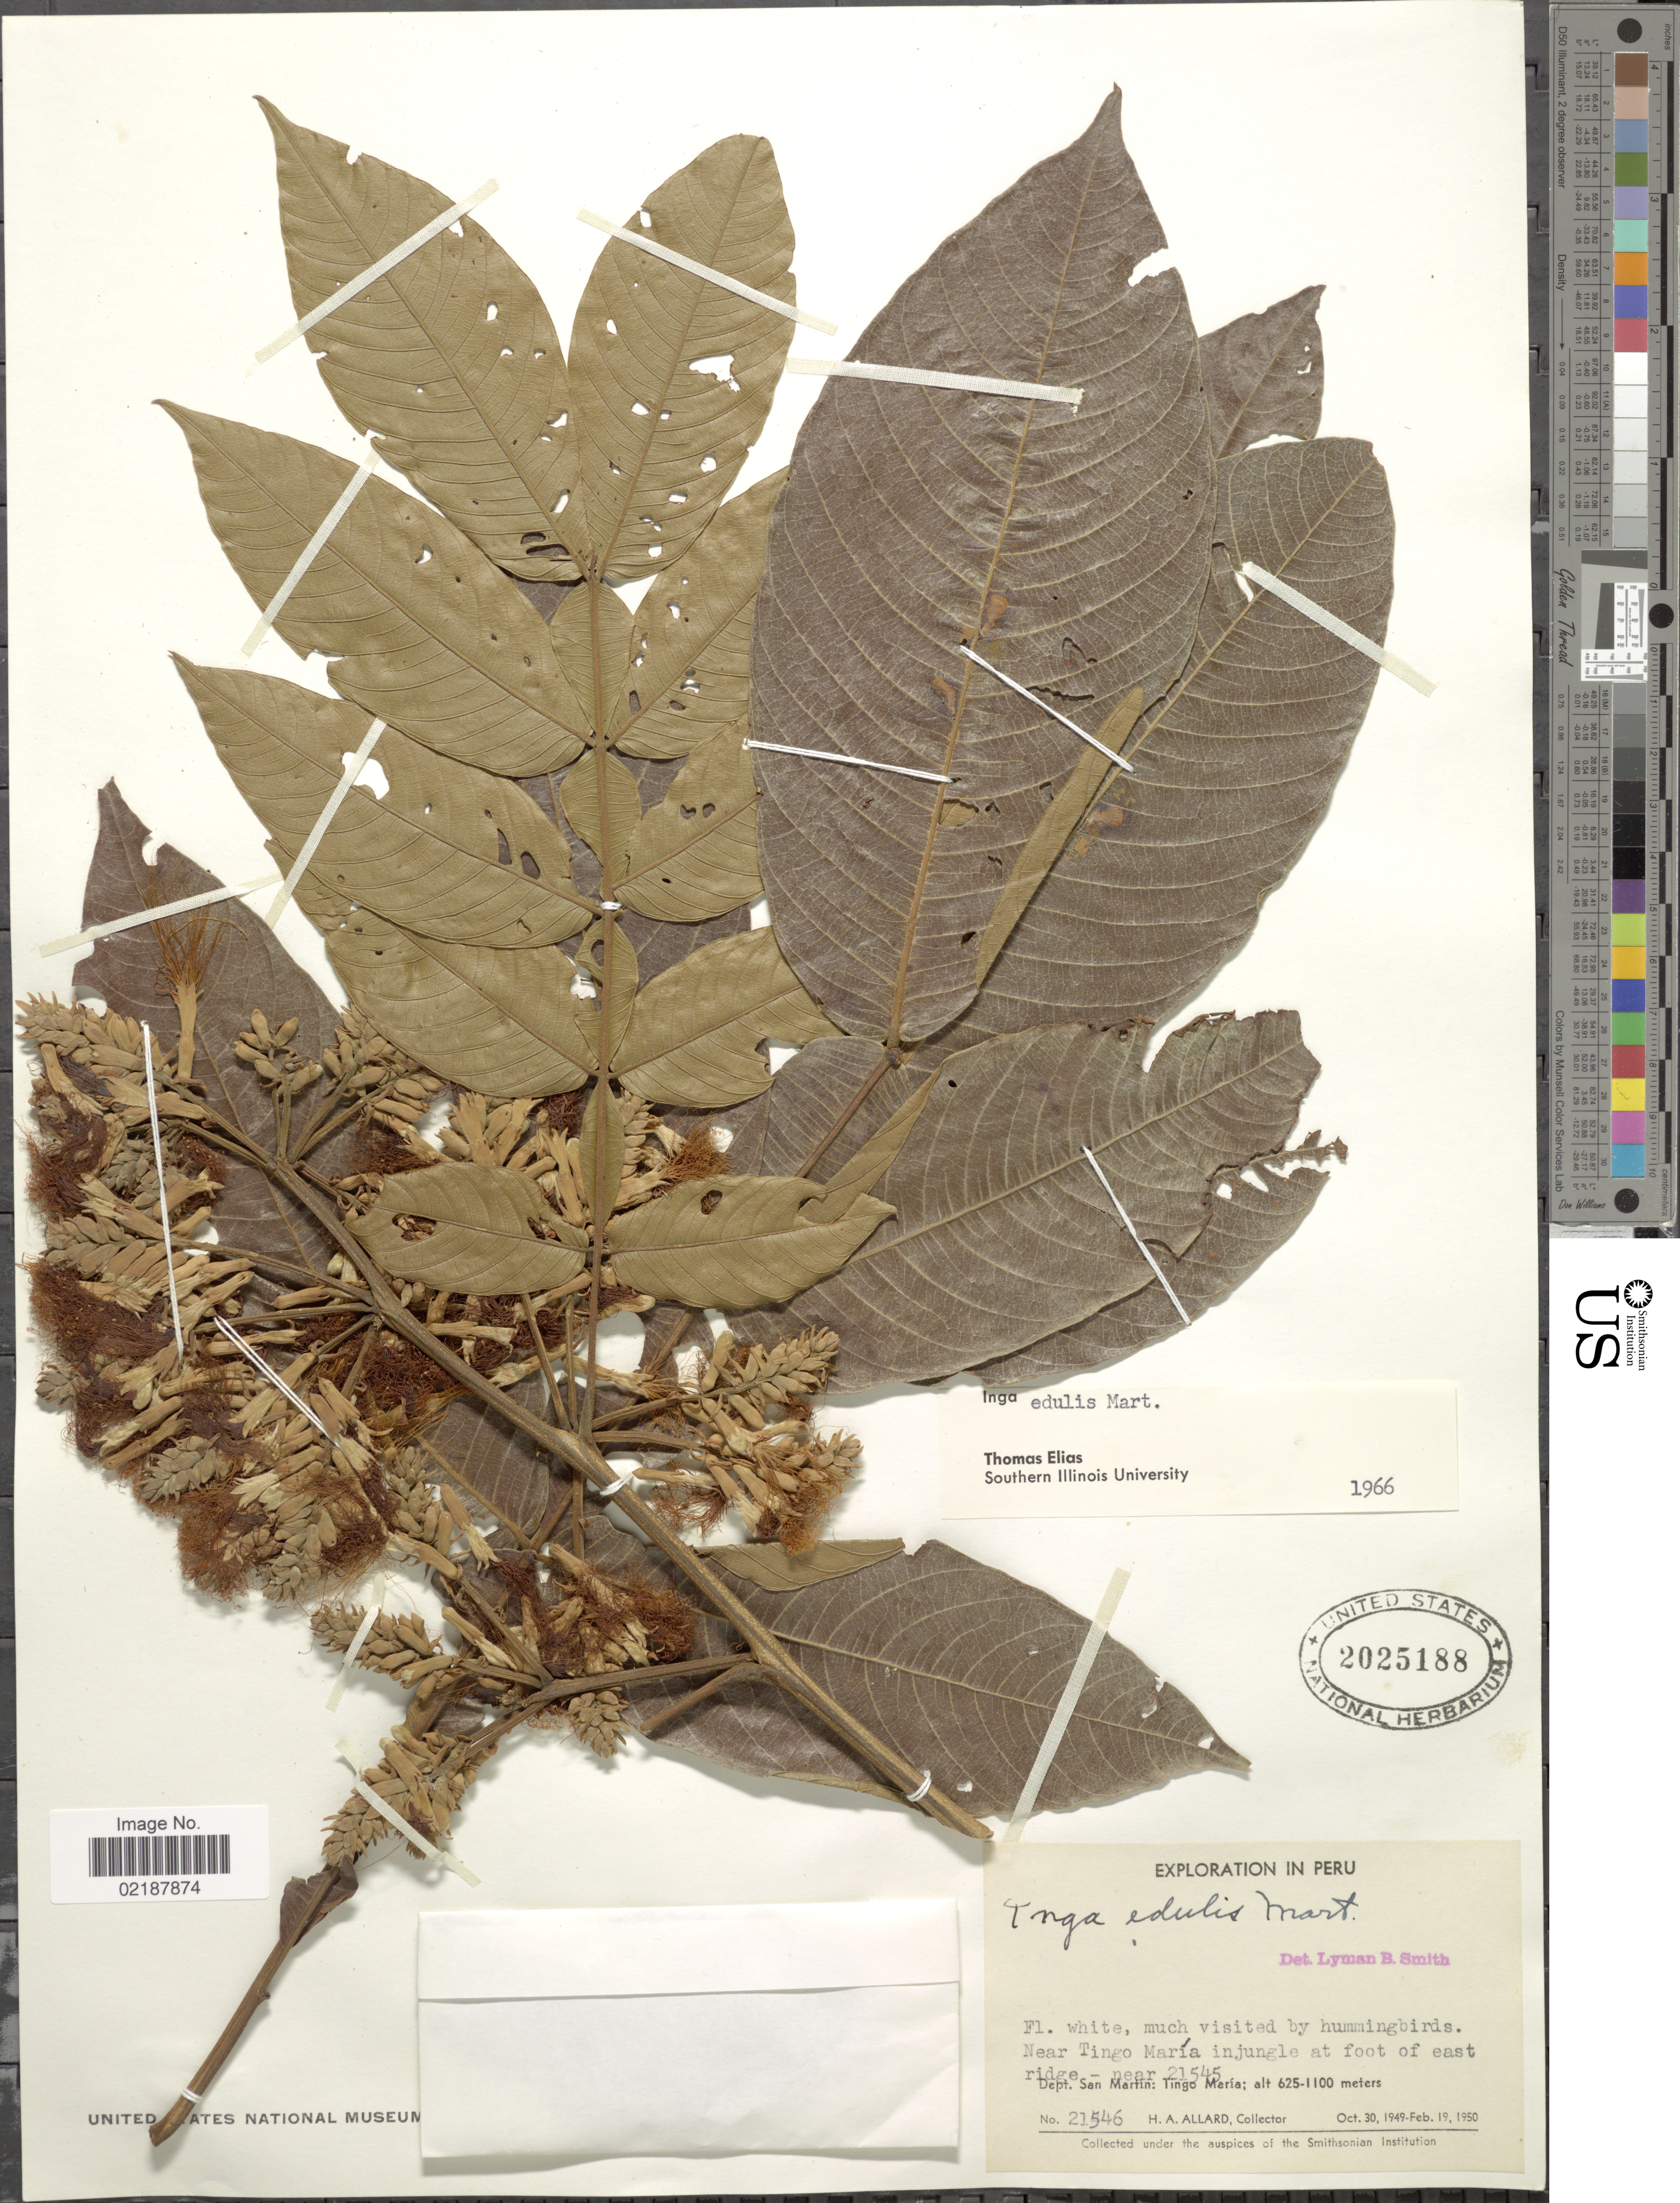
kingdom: Plantae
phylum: Tracheophyta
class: Magnoliopsida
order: Fabales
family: Fabaceae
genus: Inga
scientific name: Inga edulis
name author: Mart.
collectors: H. A. Allard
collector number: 21546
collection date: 1949-10-30/1950-02-19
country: Peru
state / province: San Martín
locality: Near Tingo Maria in jungle at foot of east ridge near 21545, Dept. San Martin: Tingo Maria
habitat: at foot of ridge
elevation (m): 625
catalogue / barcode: US 2025188